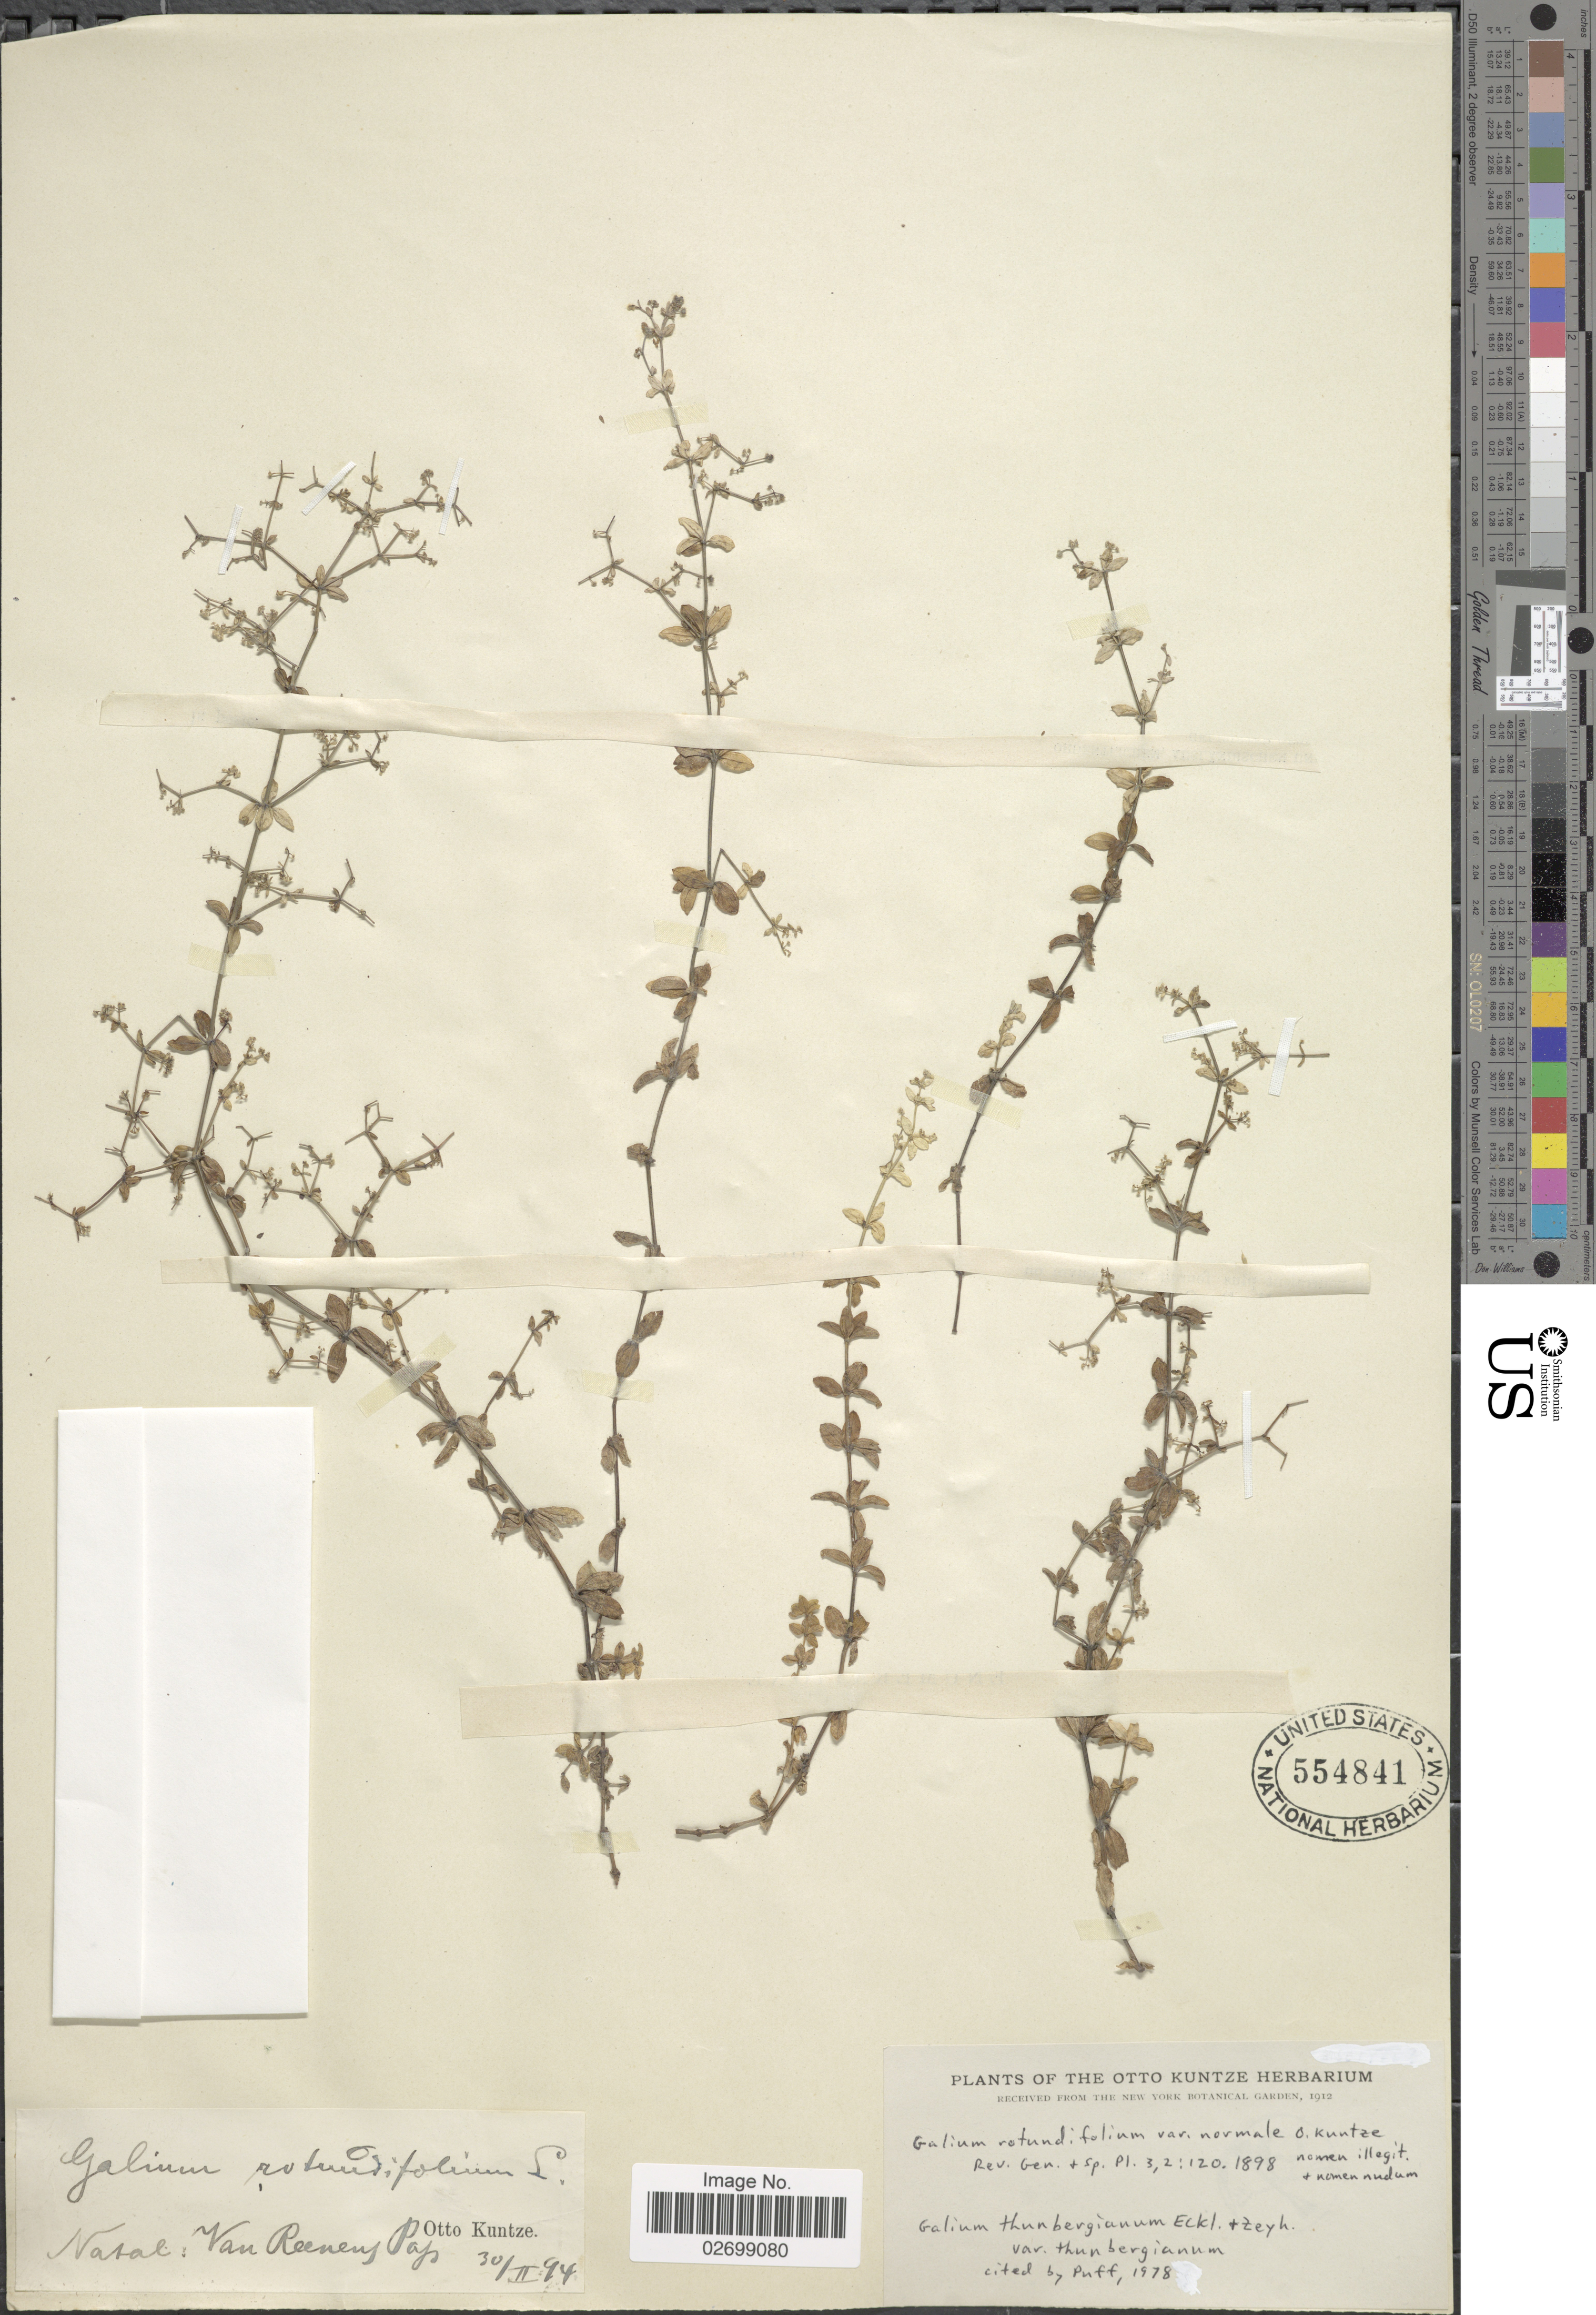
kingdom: Plantae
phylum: Tracheophyta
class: Magnoliopsida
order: Gentianales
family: Rubiaceae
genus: Galium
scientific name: Galium thunbergianum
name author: Eckl. & Zeyh.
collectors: C.E.O. Kuntze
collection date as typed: Transcribed d/m/y: 30/2/1894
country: South Africa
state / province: KwaZulu-Natal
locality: Natal:Van Reenenspas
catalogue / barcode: US 554841